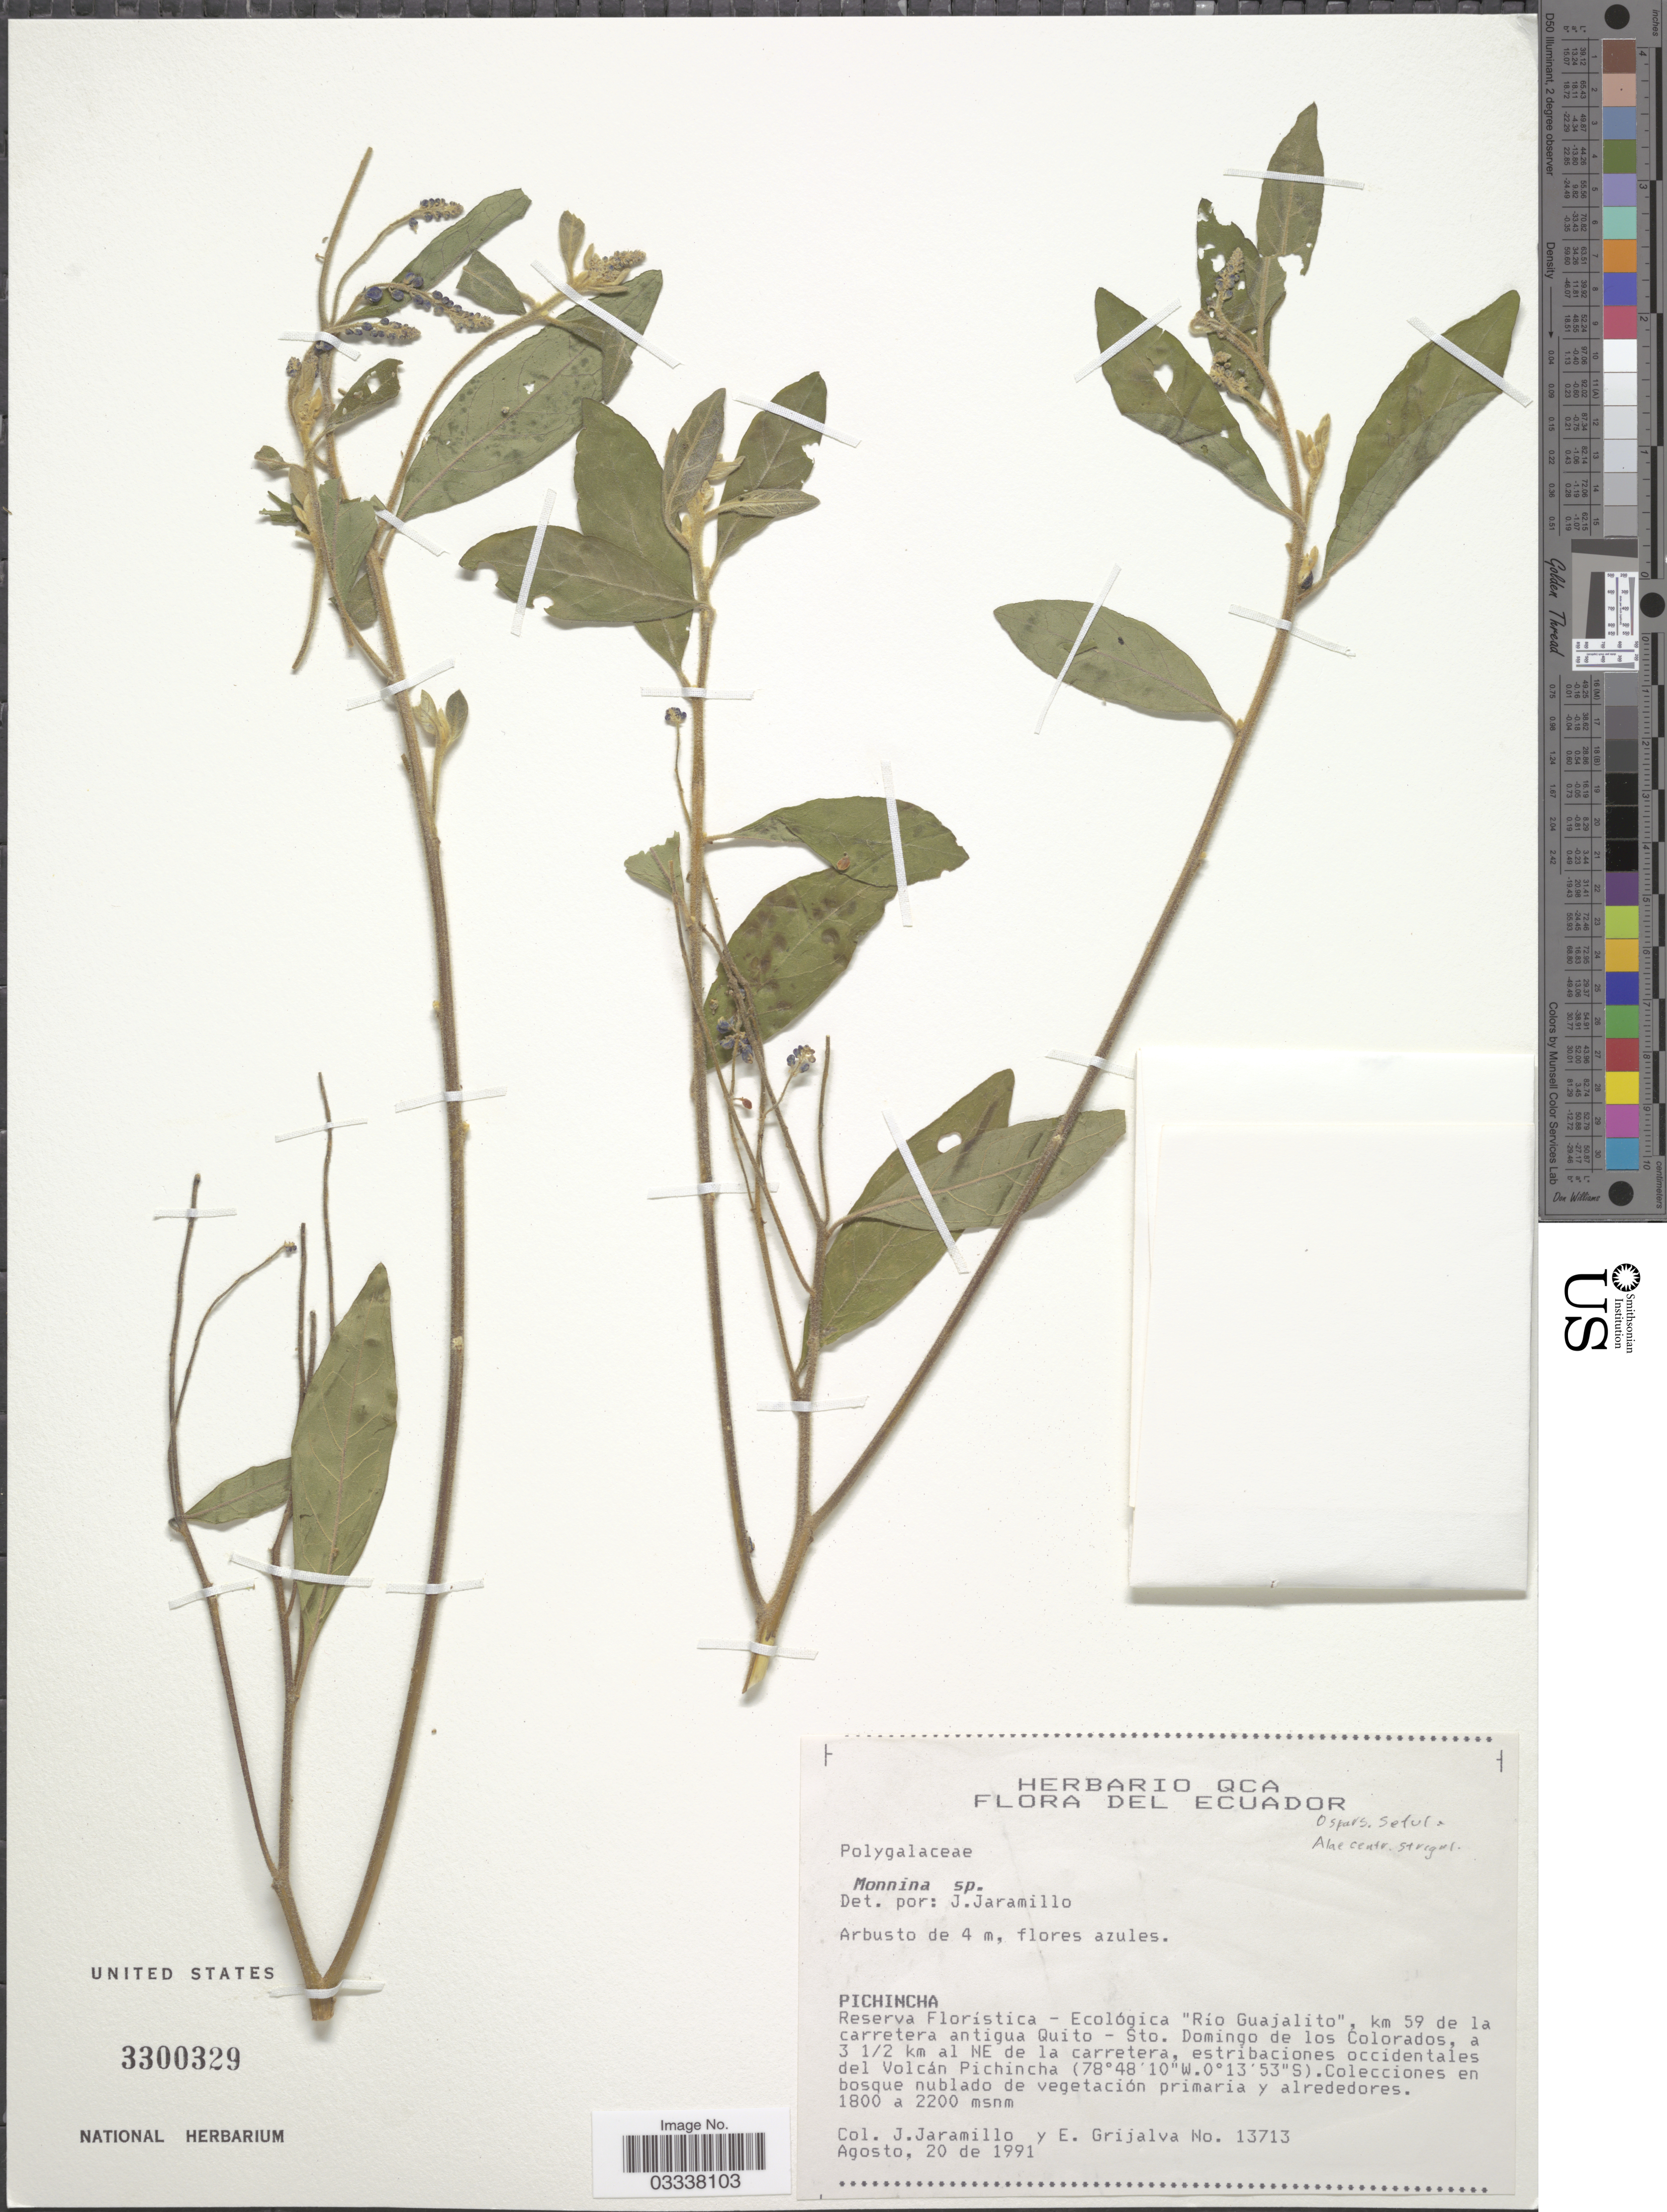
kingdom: Plantae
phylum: Tracheophyta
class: Magnoliopsida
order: Fabales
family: Polygalaceae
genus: Monnina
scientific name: Monnina sp.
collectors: J. Jaramillo & E. Grijalva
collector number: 13713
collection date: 1991-08-20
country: Ecuador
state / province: Pichincha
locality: Reserva Florística - Ecológica "Rio Guajalito", km 59 de la carretera antigua Quito - Sto. Domingo de los Colorados, a 3 1/2 km al NE de la carretera, estribaciones occidentales del Volcán Pichincha.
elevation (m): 1800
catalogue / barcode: US 3300329